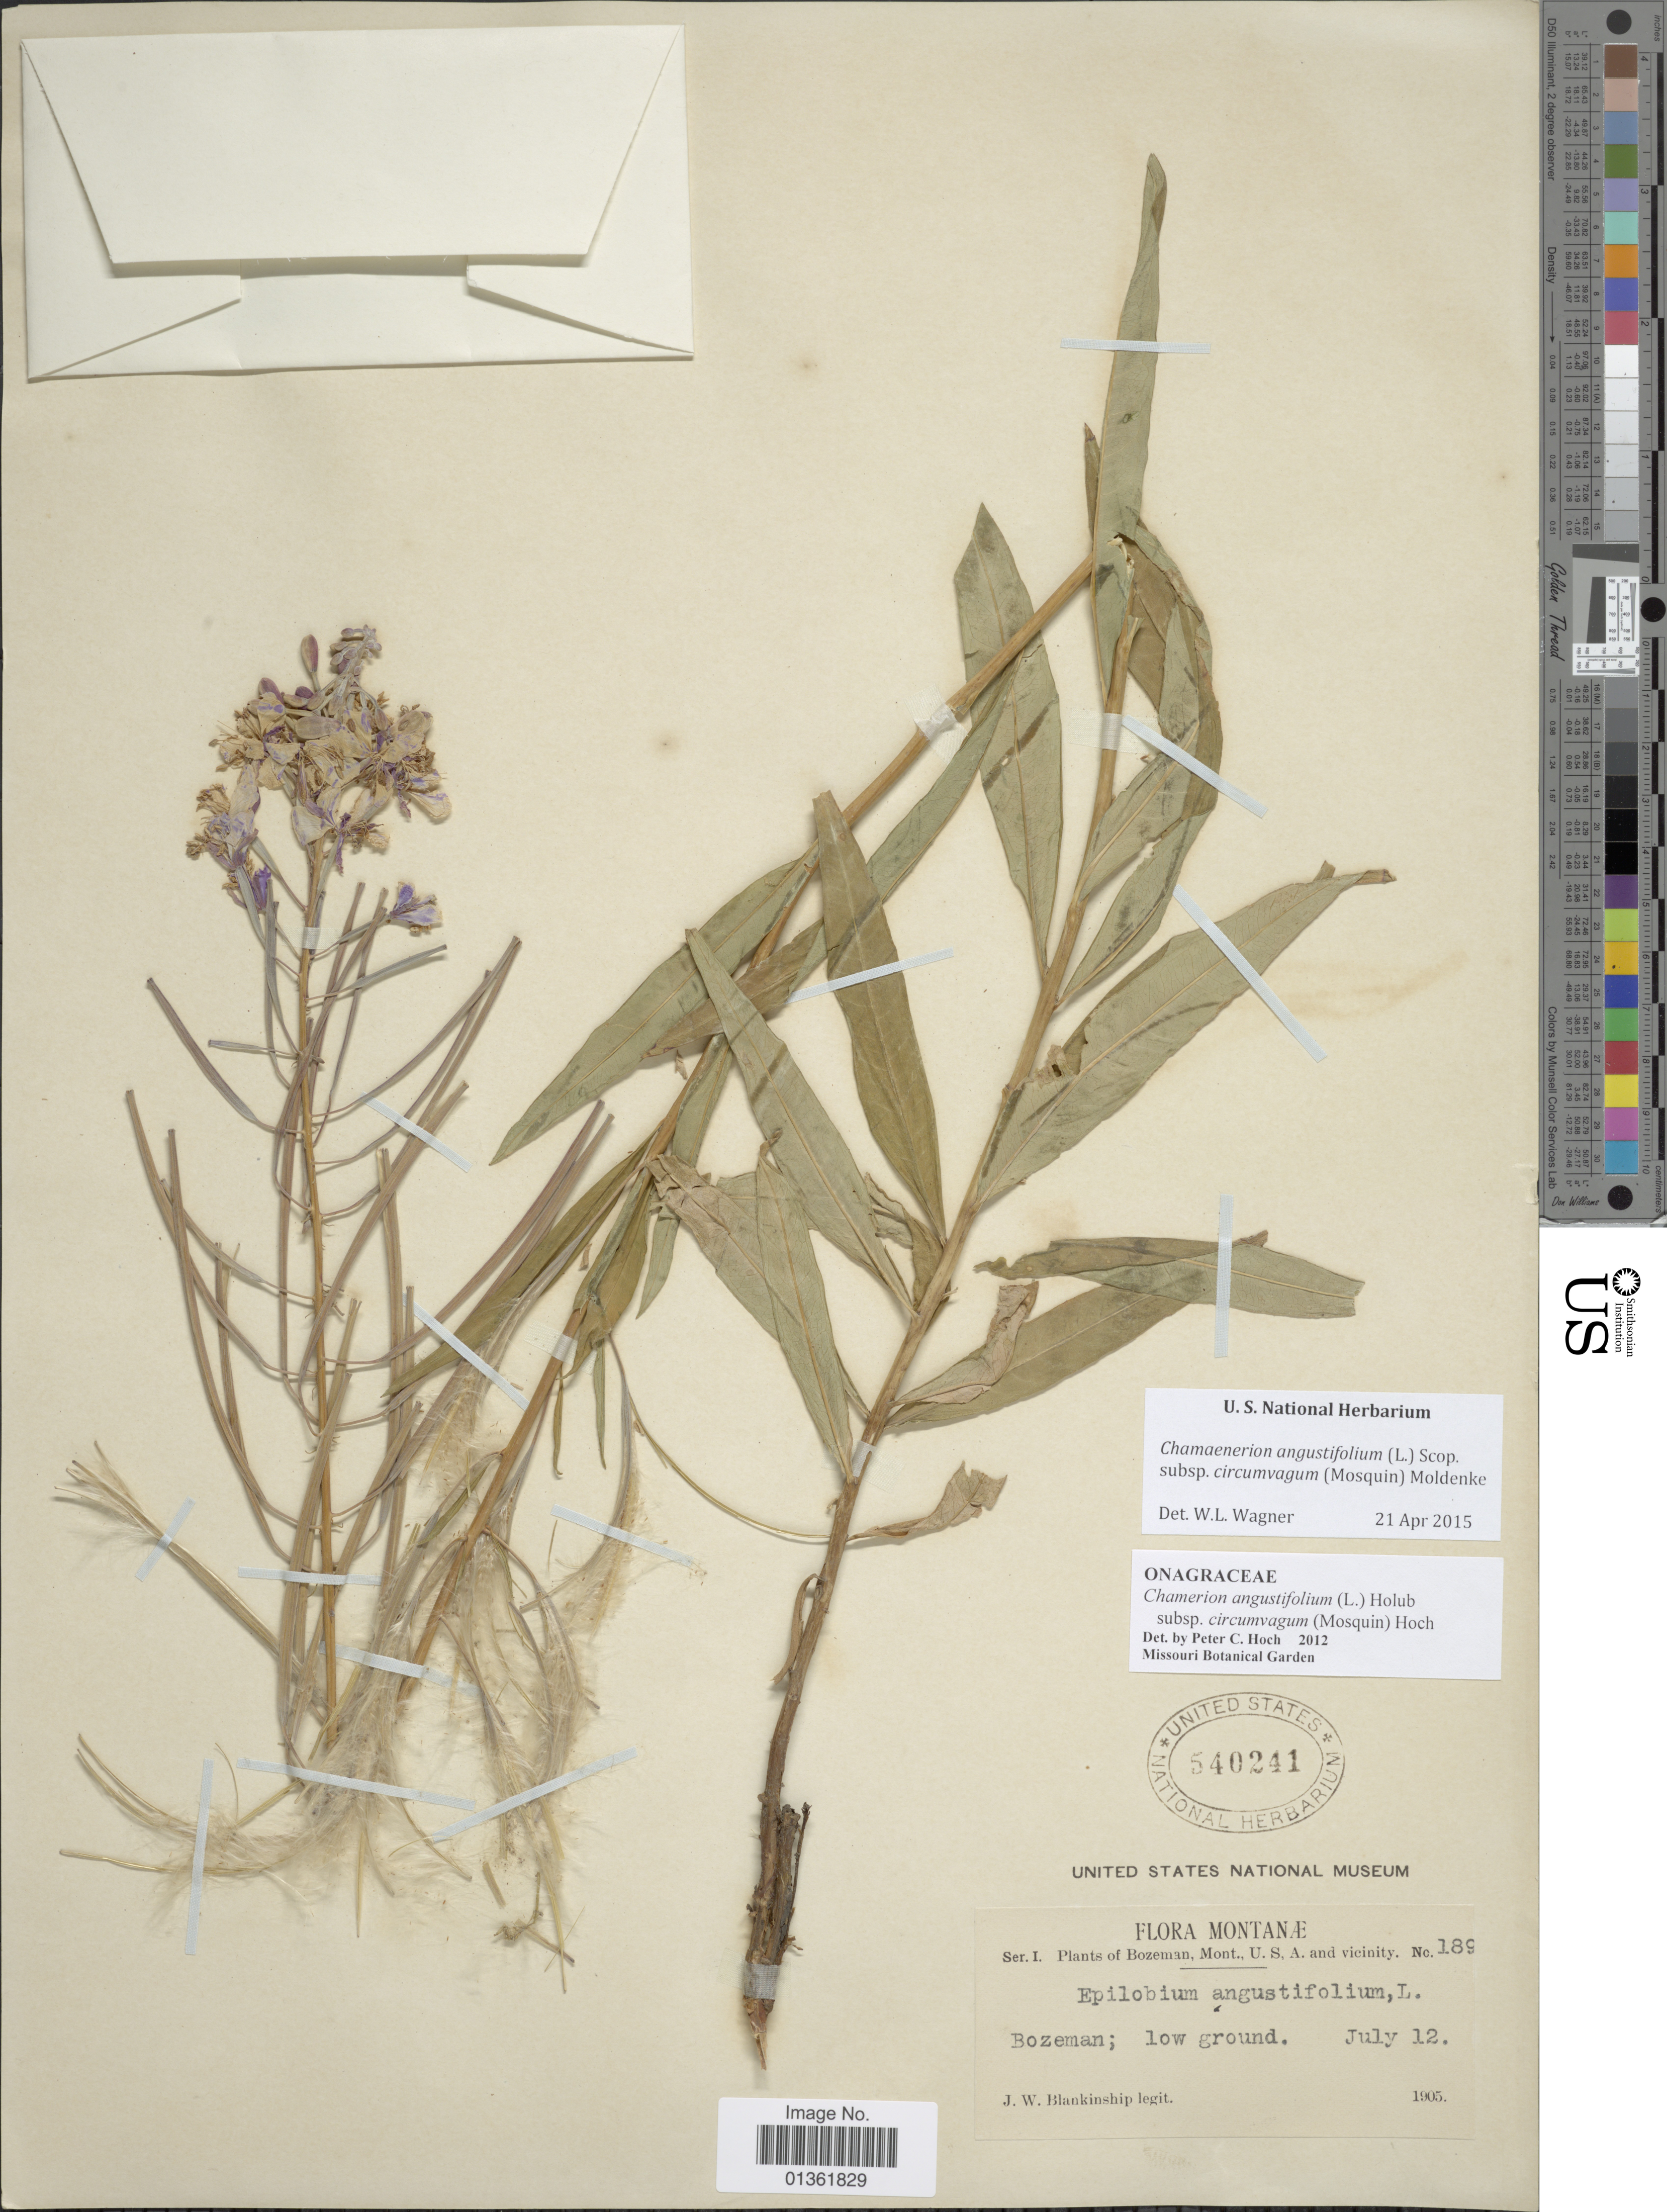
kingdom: Plantae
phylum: Tracheophyta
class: Magnoliopsida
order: Myrtales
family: Onagraceae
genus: Chamaenerion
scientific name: Chamaenerion angustifolium subsp. circumvagum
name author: (Mosquin) Moldenke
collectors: J. W. Blankinship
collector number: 189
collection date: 1905-07-12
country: United States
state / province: Montana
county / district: Gallatin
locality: Bozeman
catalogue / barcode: US 540241